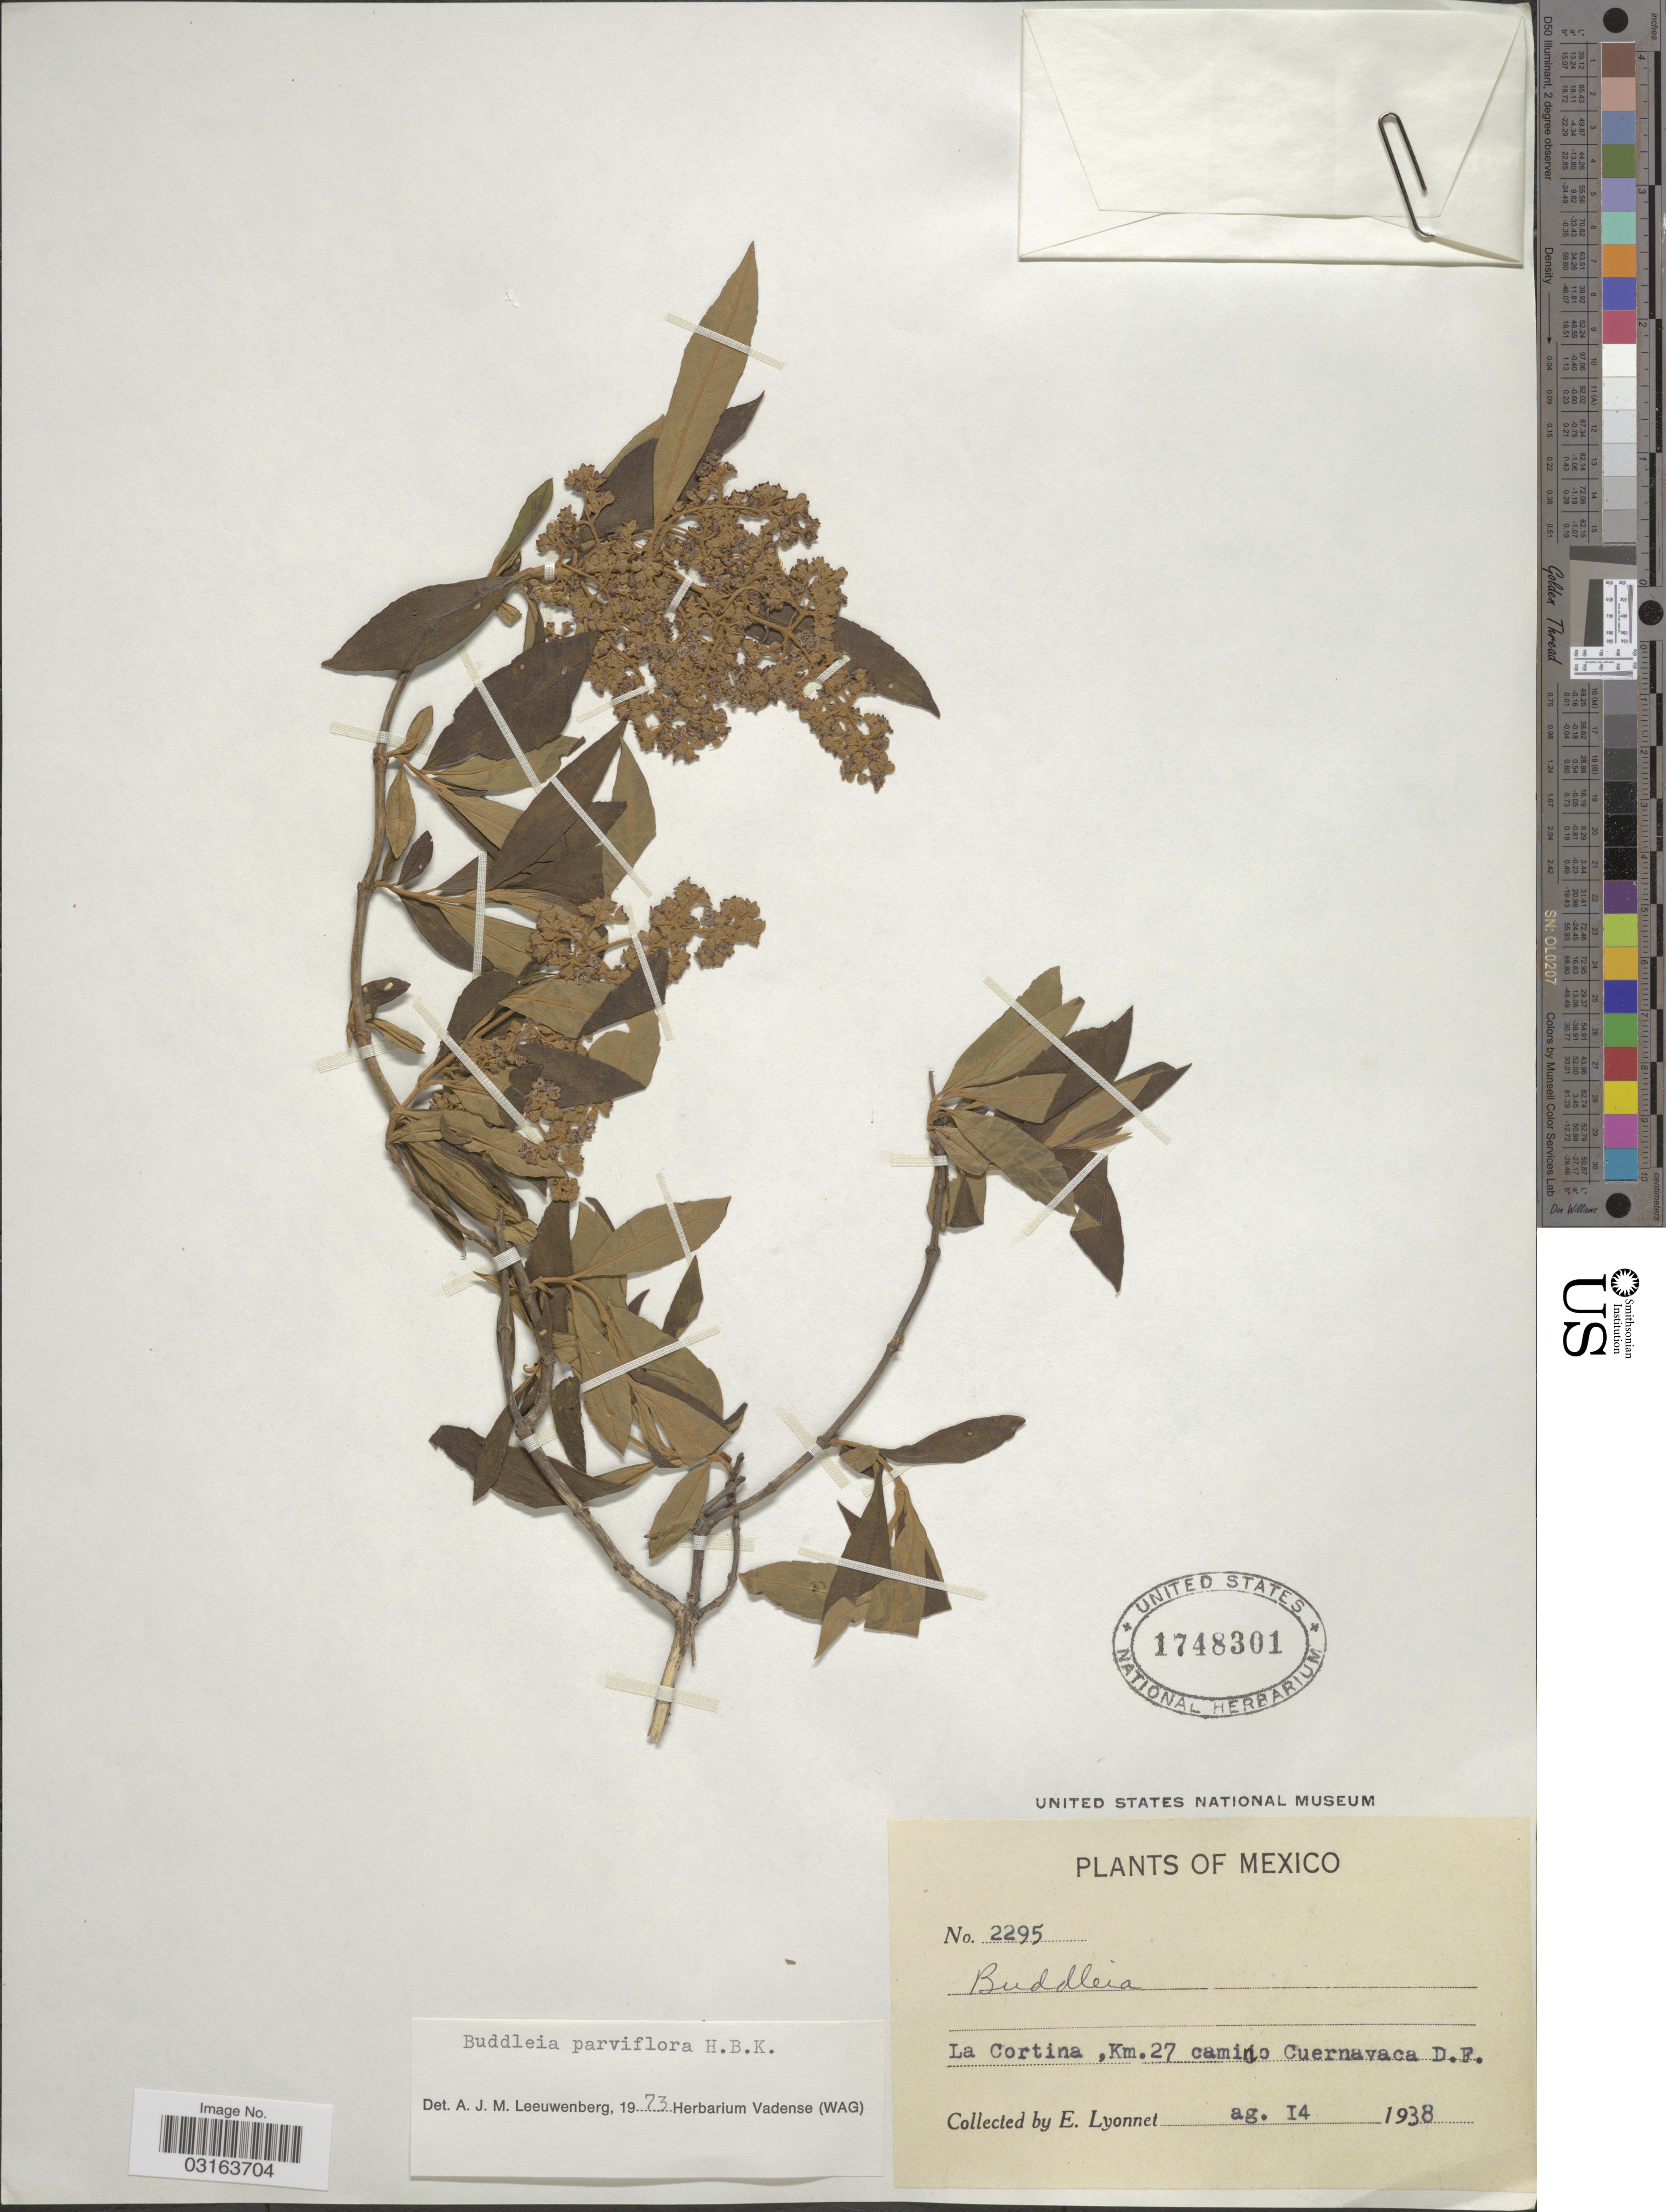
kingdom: Plantae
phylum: Tracheophyta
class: Magnoliopsida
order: Lamiales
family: Scrophulariaceae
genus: Buddleja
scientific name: Buddleja parviflora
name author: Kunth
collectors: E. Lyonnet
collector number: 2295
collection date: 1938-08-14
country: Mexico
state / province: Distrito Federal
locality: La Cortina, Km. 27 camino Cuernavaca D.F.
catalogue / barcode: US 1748301